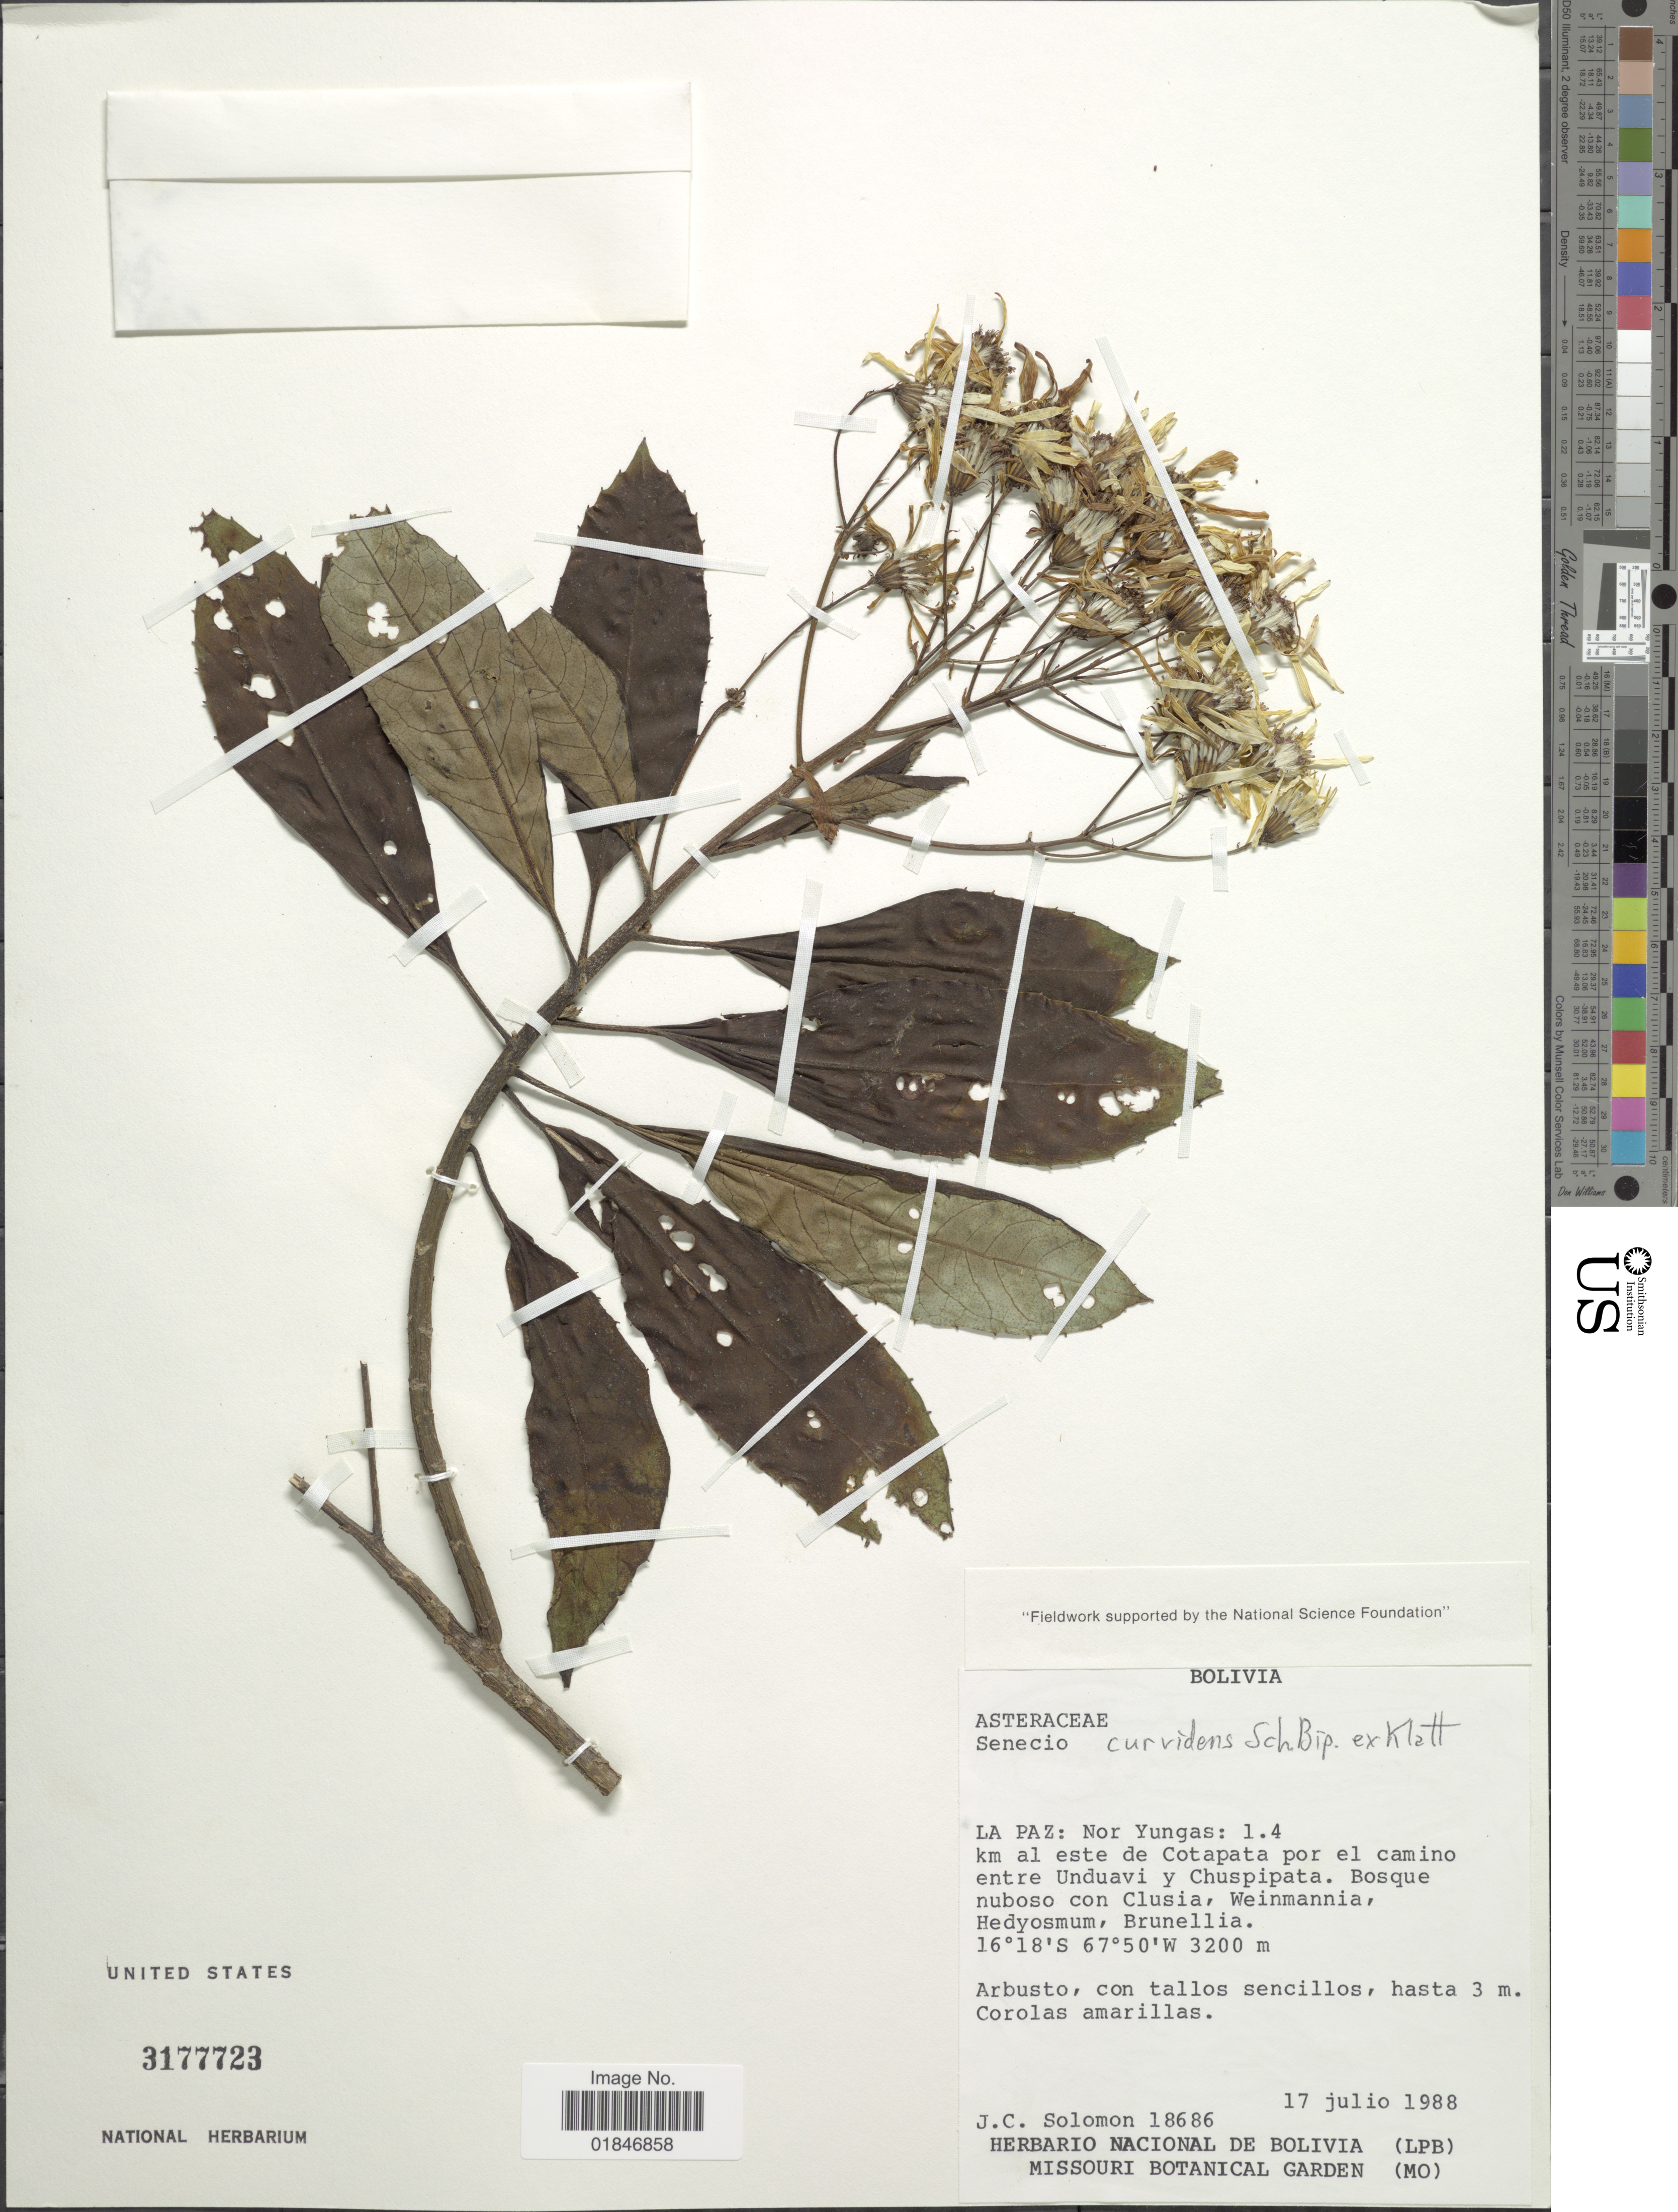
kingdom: Plantae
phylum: Tracheophyta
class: Magnoliopsida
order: Asterales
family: Asteraceae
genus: Dendrophorbium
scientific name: Dendrophorbium curvidens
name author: (Sch. Bip. ex Klatt) C. Jeffrey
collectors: J. C. Solomon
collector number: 18686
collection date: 1988-07-17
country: Bolivia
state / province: La Paz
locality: Nor Yungas 1.4 km al este de Cotapata por el camino entre Unduavi y Chuspipata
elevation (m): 3200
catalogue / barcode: US 3177723